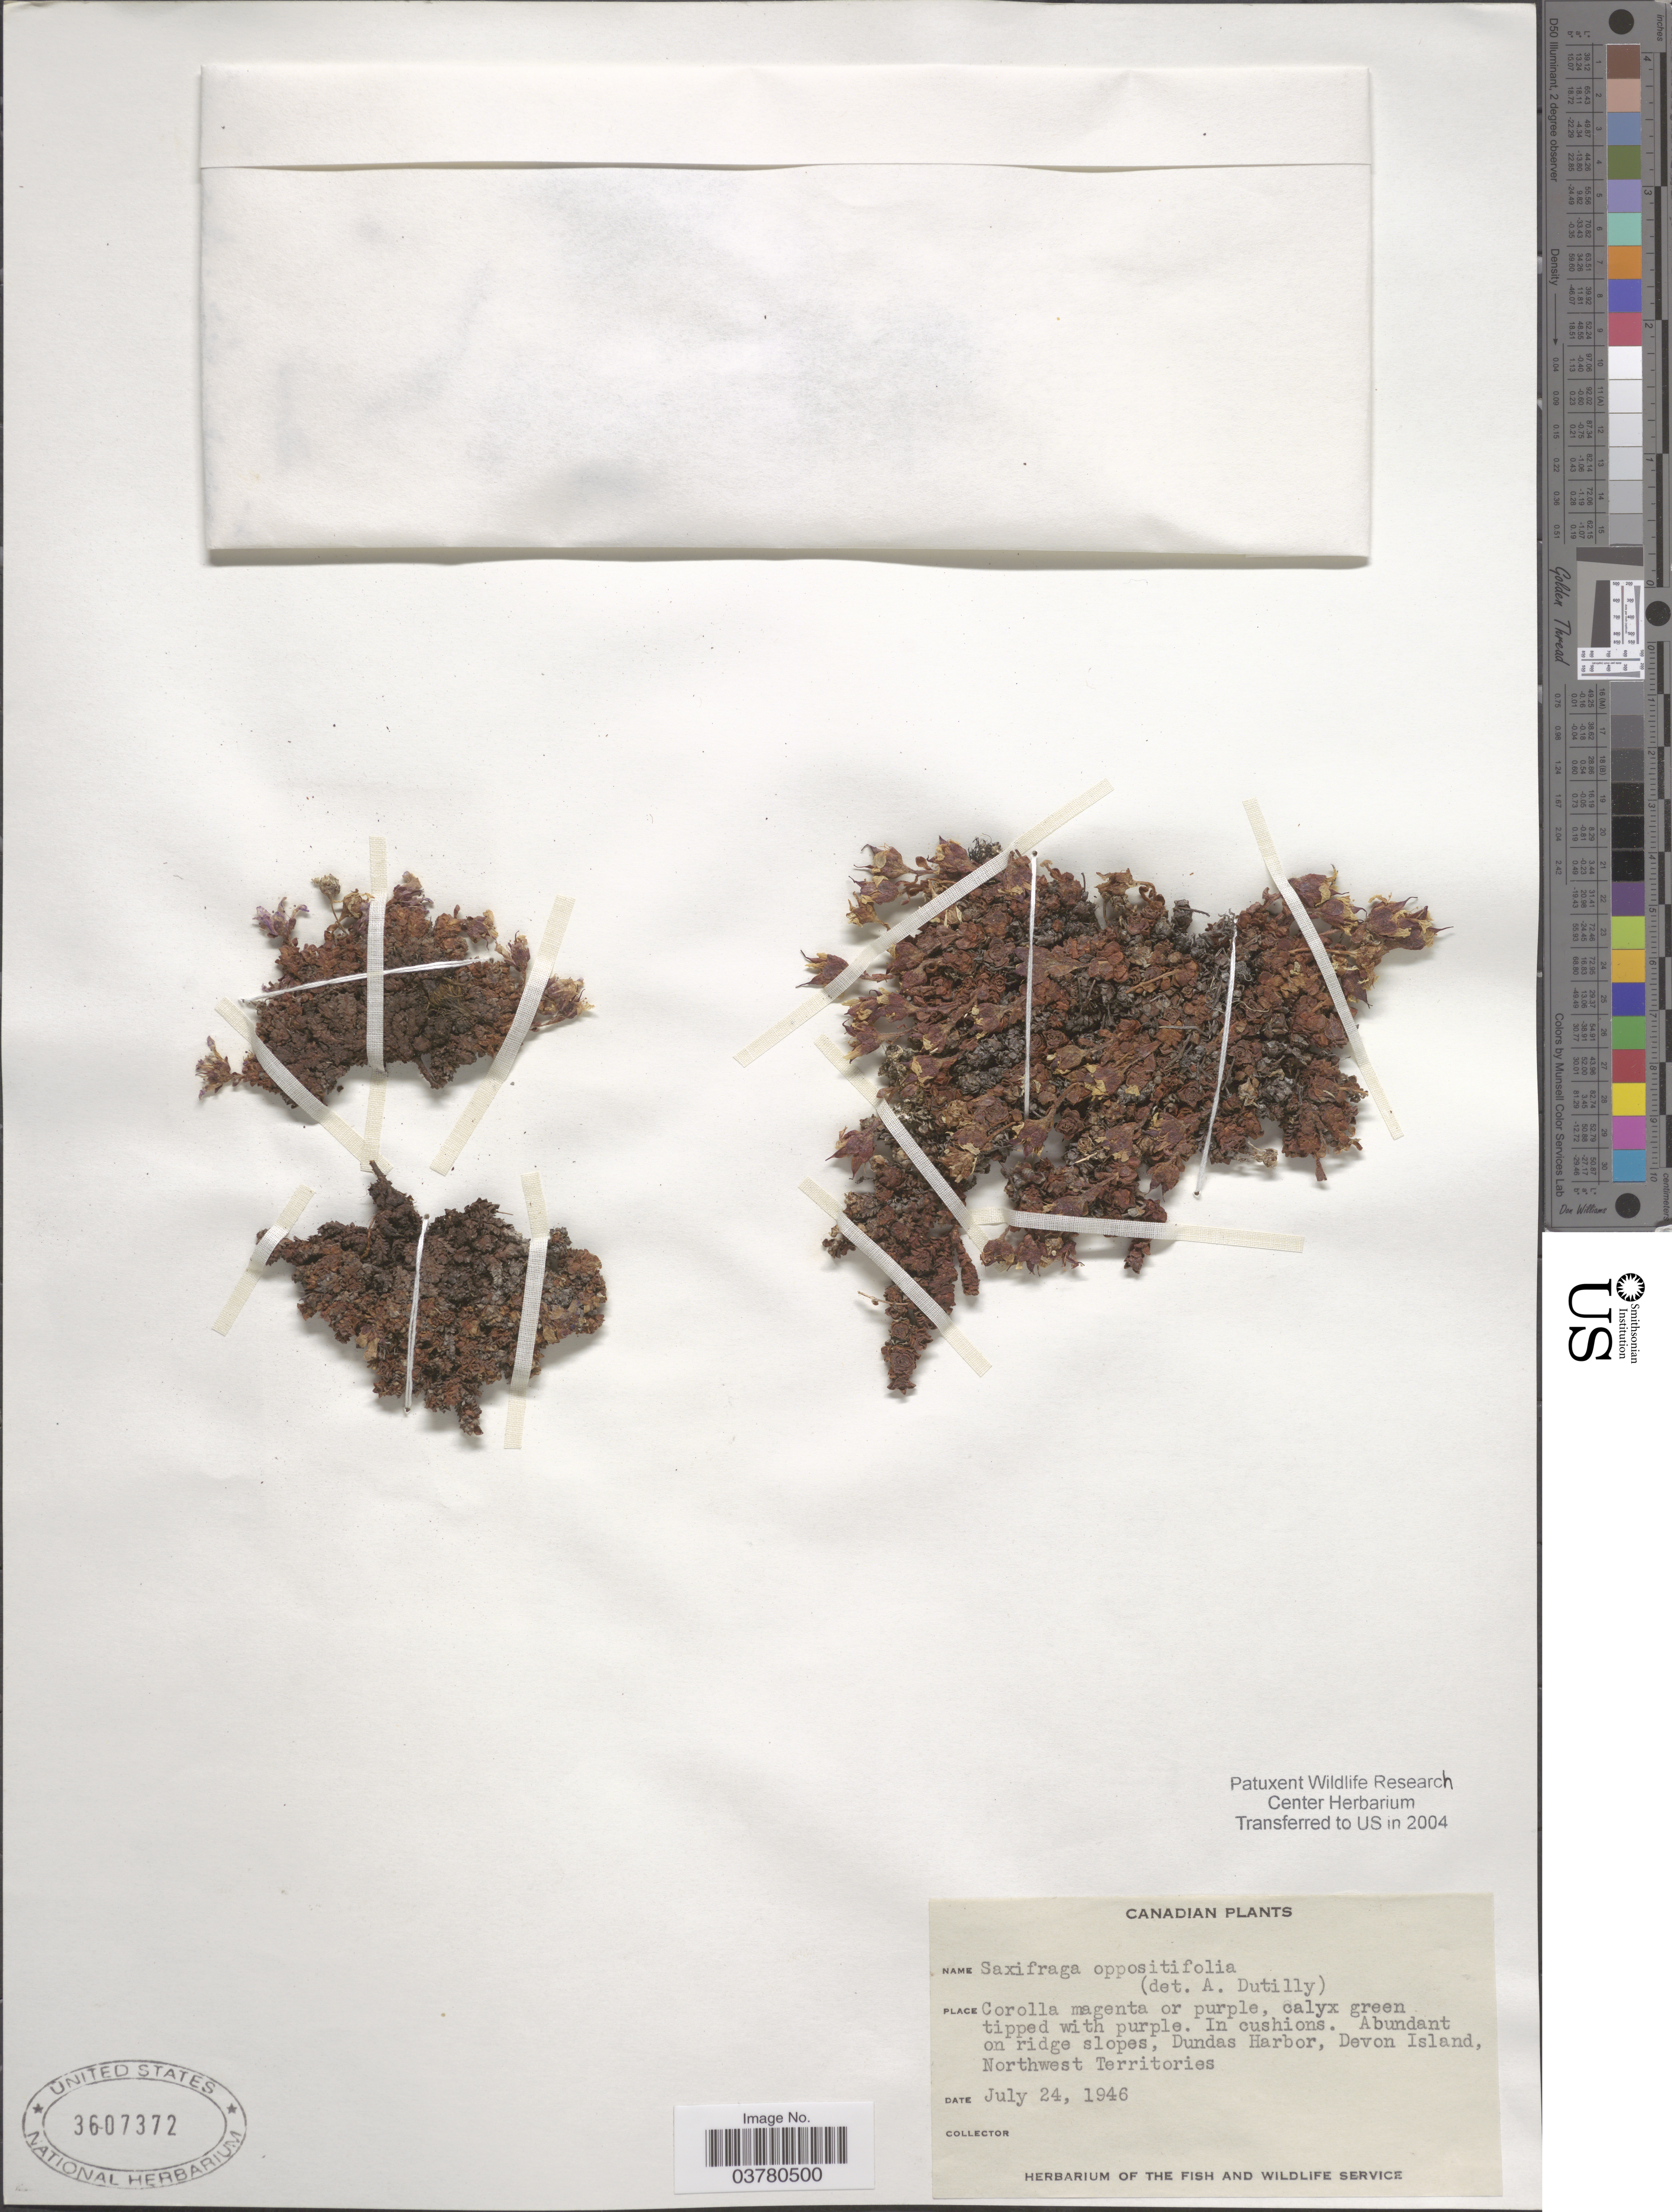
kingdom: Plantae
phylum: Tracheophyta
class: Magnoliopsida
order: Saxifragales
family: Saxifragaceae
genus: Saxifraga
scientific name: Saxifraga oppositifolia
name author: L.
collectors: Ex herb. Fish and Wildlife Service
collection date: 1946-07-24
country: Canada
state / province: Northwest Territories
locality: Dundas Harbor, Devon Island.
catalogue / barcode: US 3607372